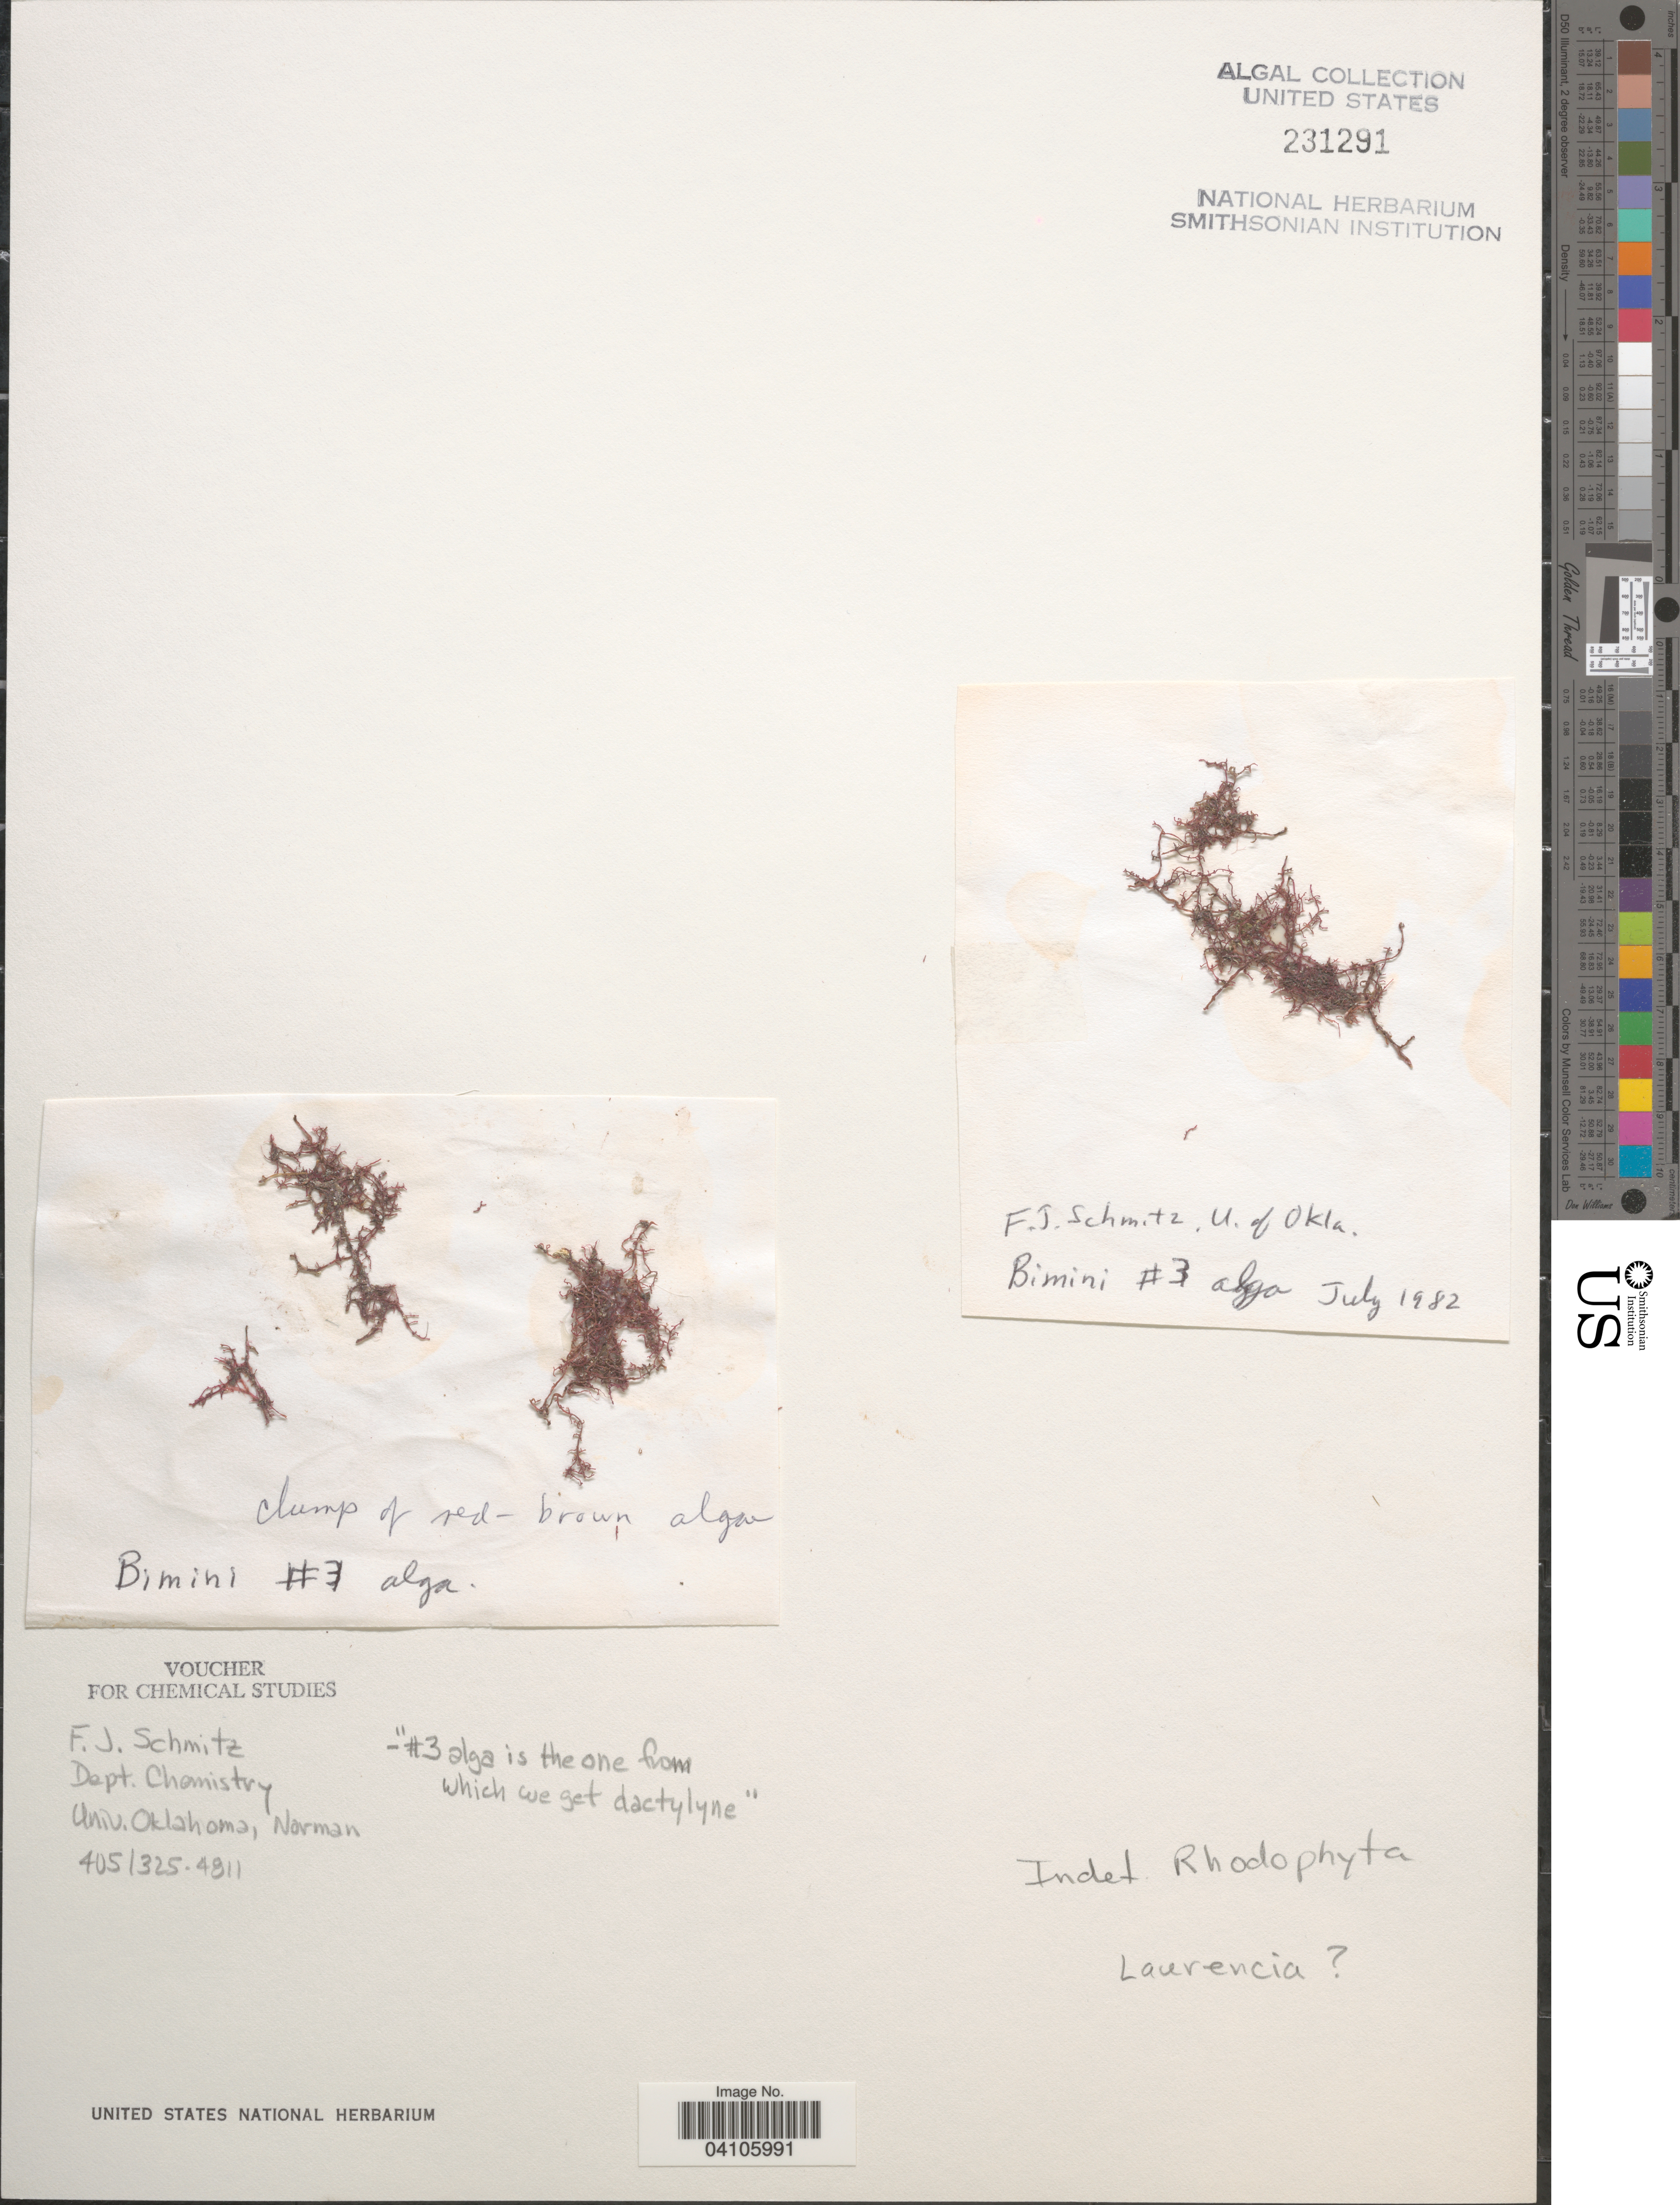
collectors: F. Schmitz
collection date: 1982-07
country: Bahamas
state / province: Bimini and Cat Cay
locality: Bimini.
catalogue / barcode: US 231291